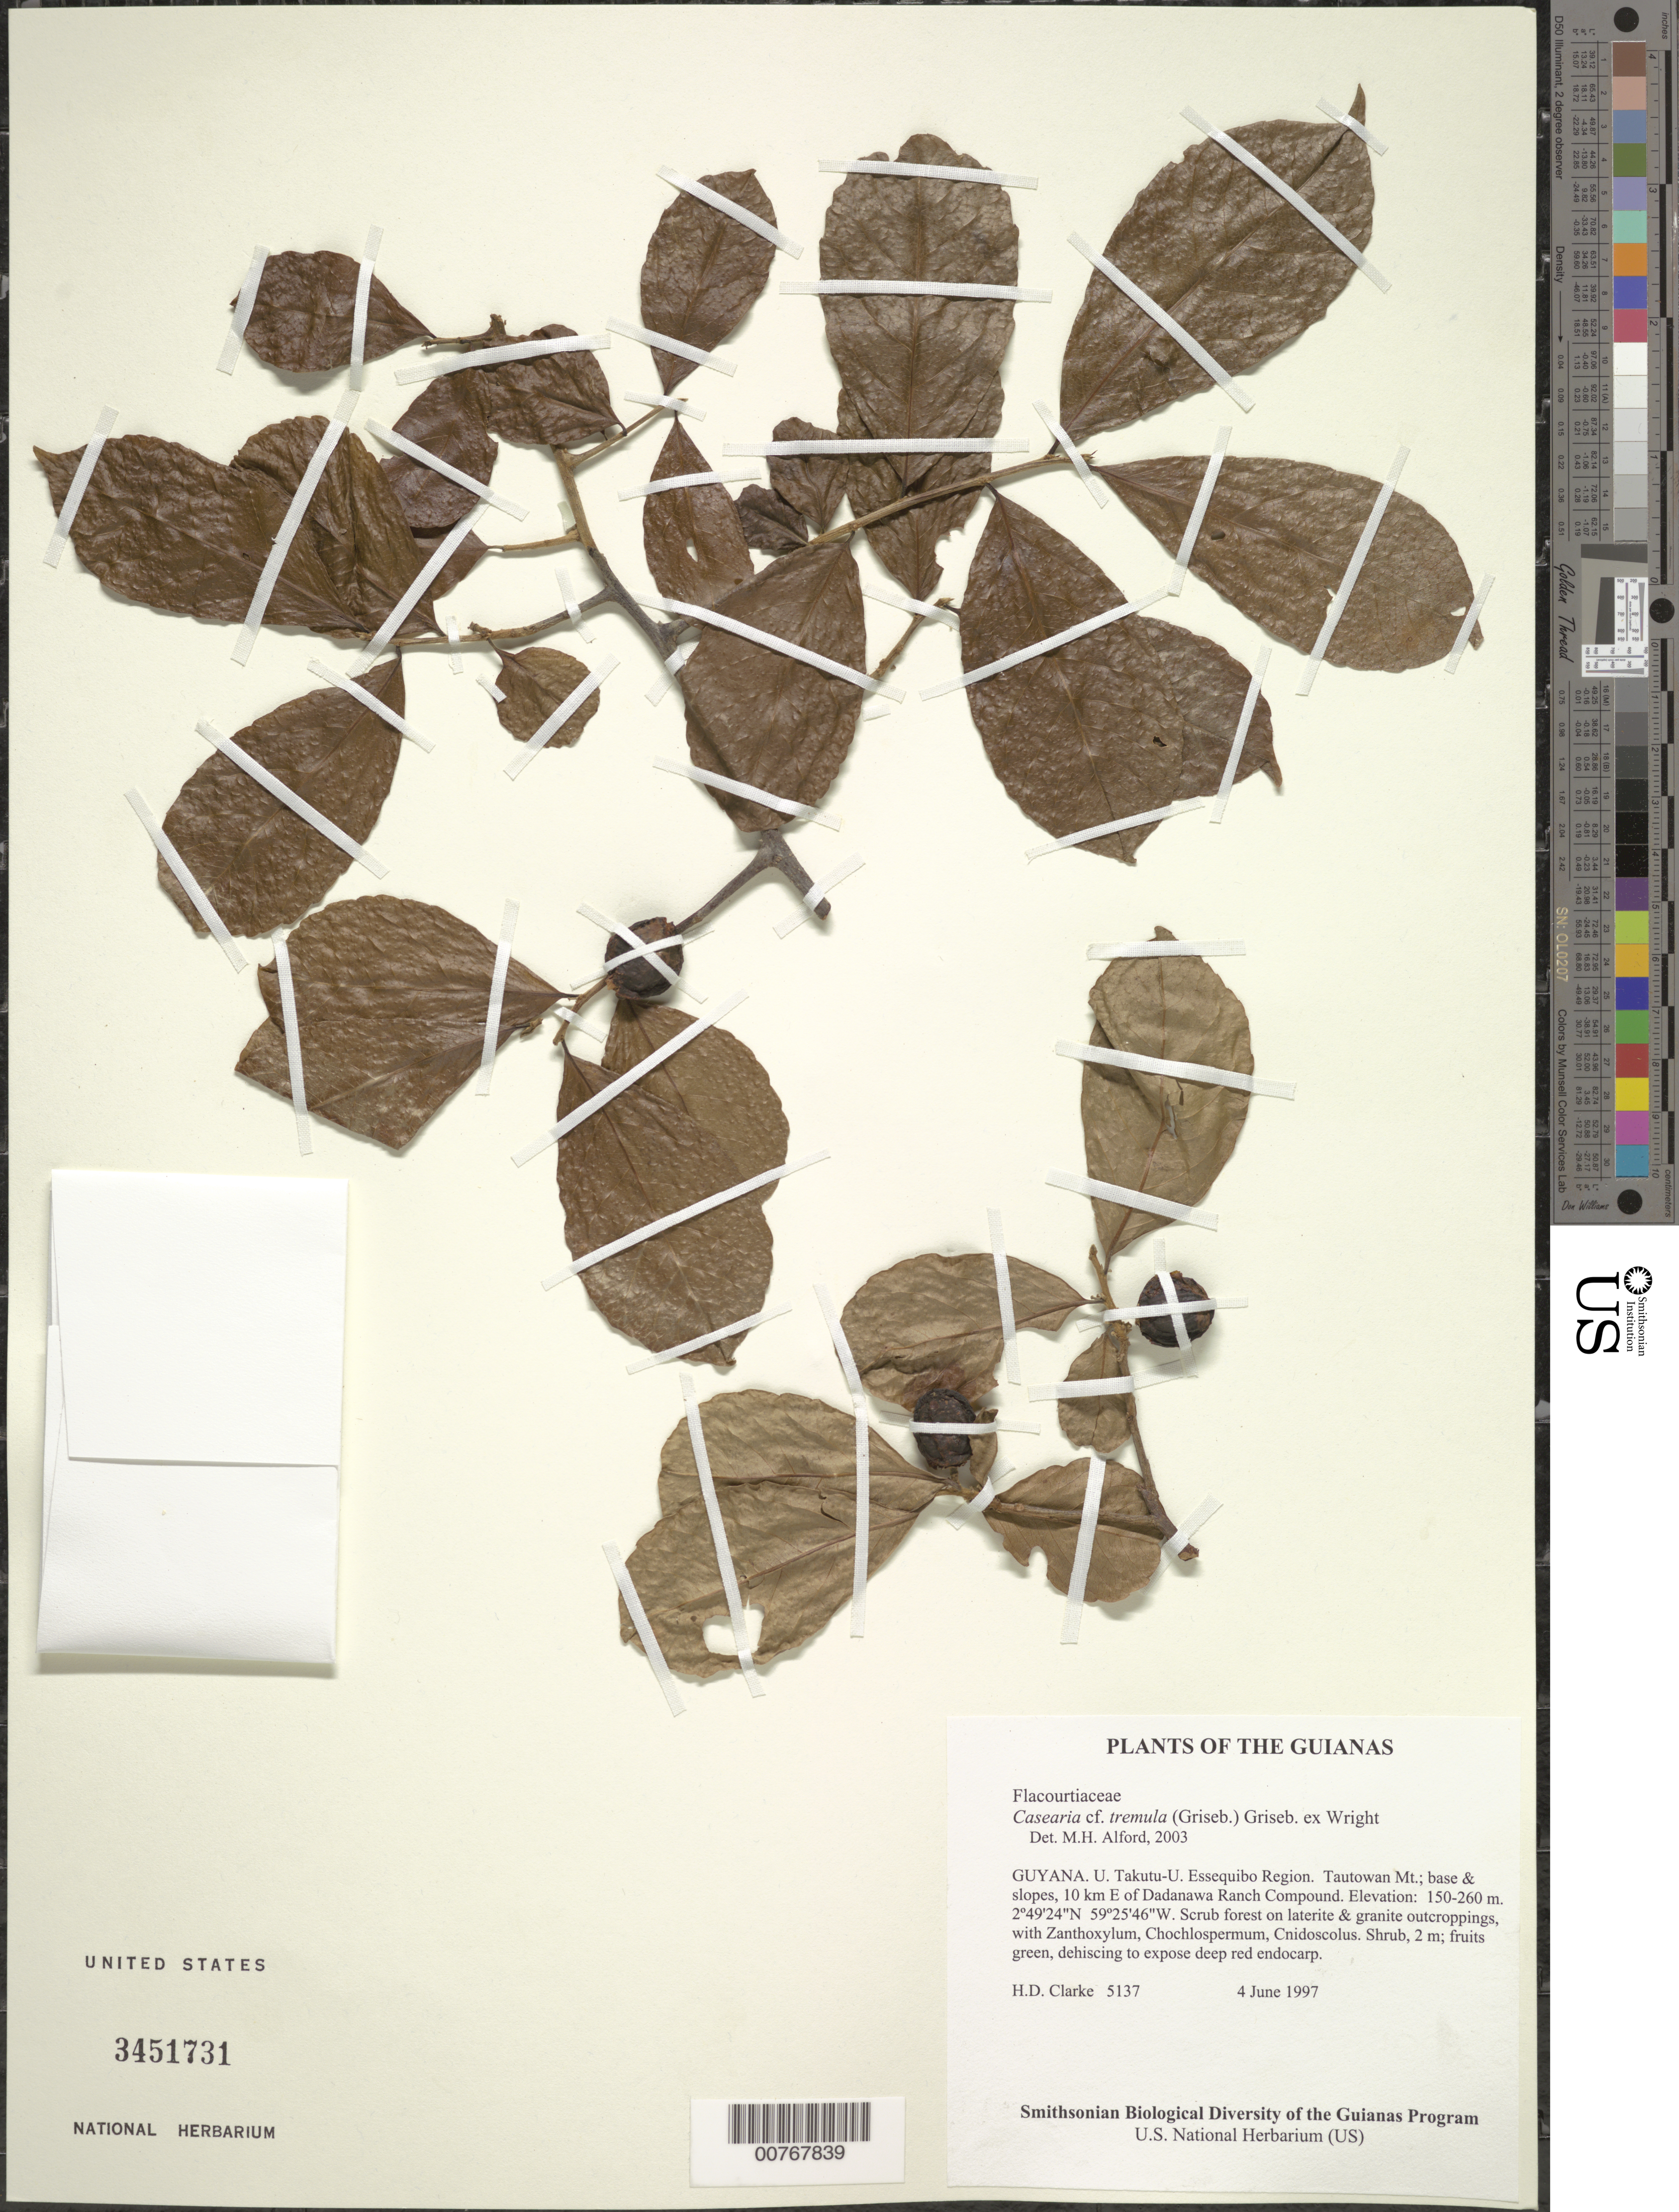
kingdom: Plantae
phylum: Tracheophyta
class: Magnoliopsida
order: Malpighiales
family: Salicaceae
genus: Casearia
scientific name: Casearia tremula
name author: (Griseb.) Griseb. ex C. Wright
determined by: Alford, Mac Haverson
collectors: H. D. Clarke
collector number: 5137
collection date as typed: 4 June 1997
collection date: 1997-06-04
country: Guyana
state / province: U. Takutu-U. Essequibo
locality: Tautowan Mt.; base & slopes, 10 km E of Dadanawa Ranch Compound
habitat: Scrub forest on laterite & granite outcroppings, with Zanthoxylum, Chochlospermum, Cnidoscolus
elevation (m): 150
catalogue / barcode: US 3451731